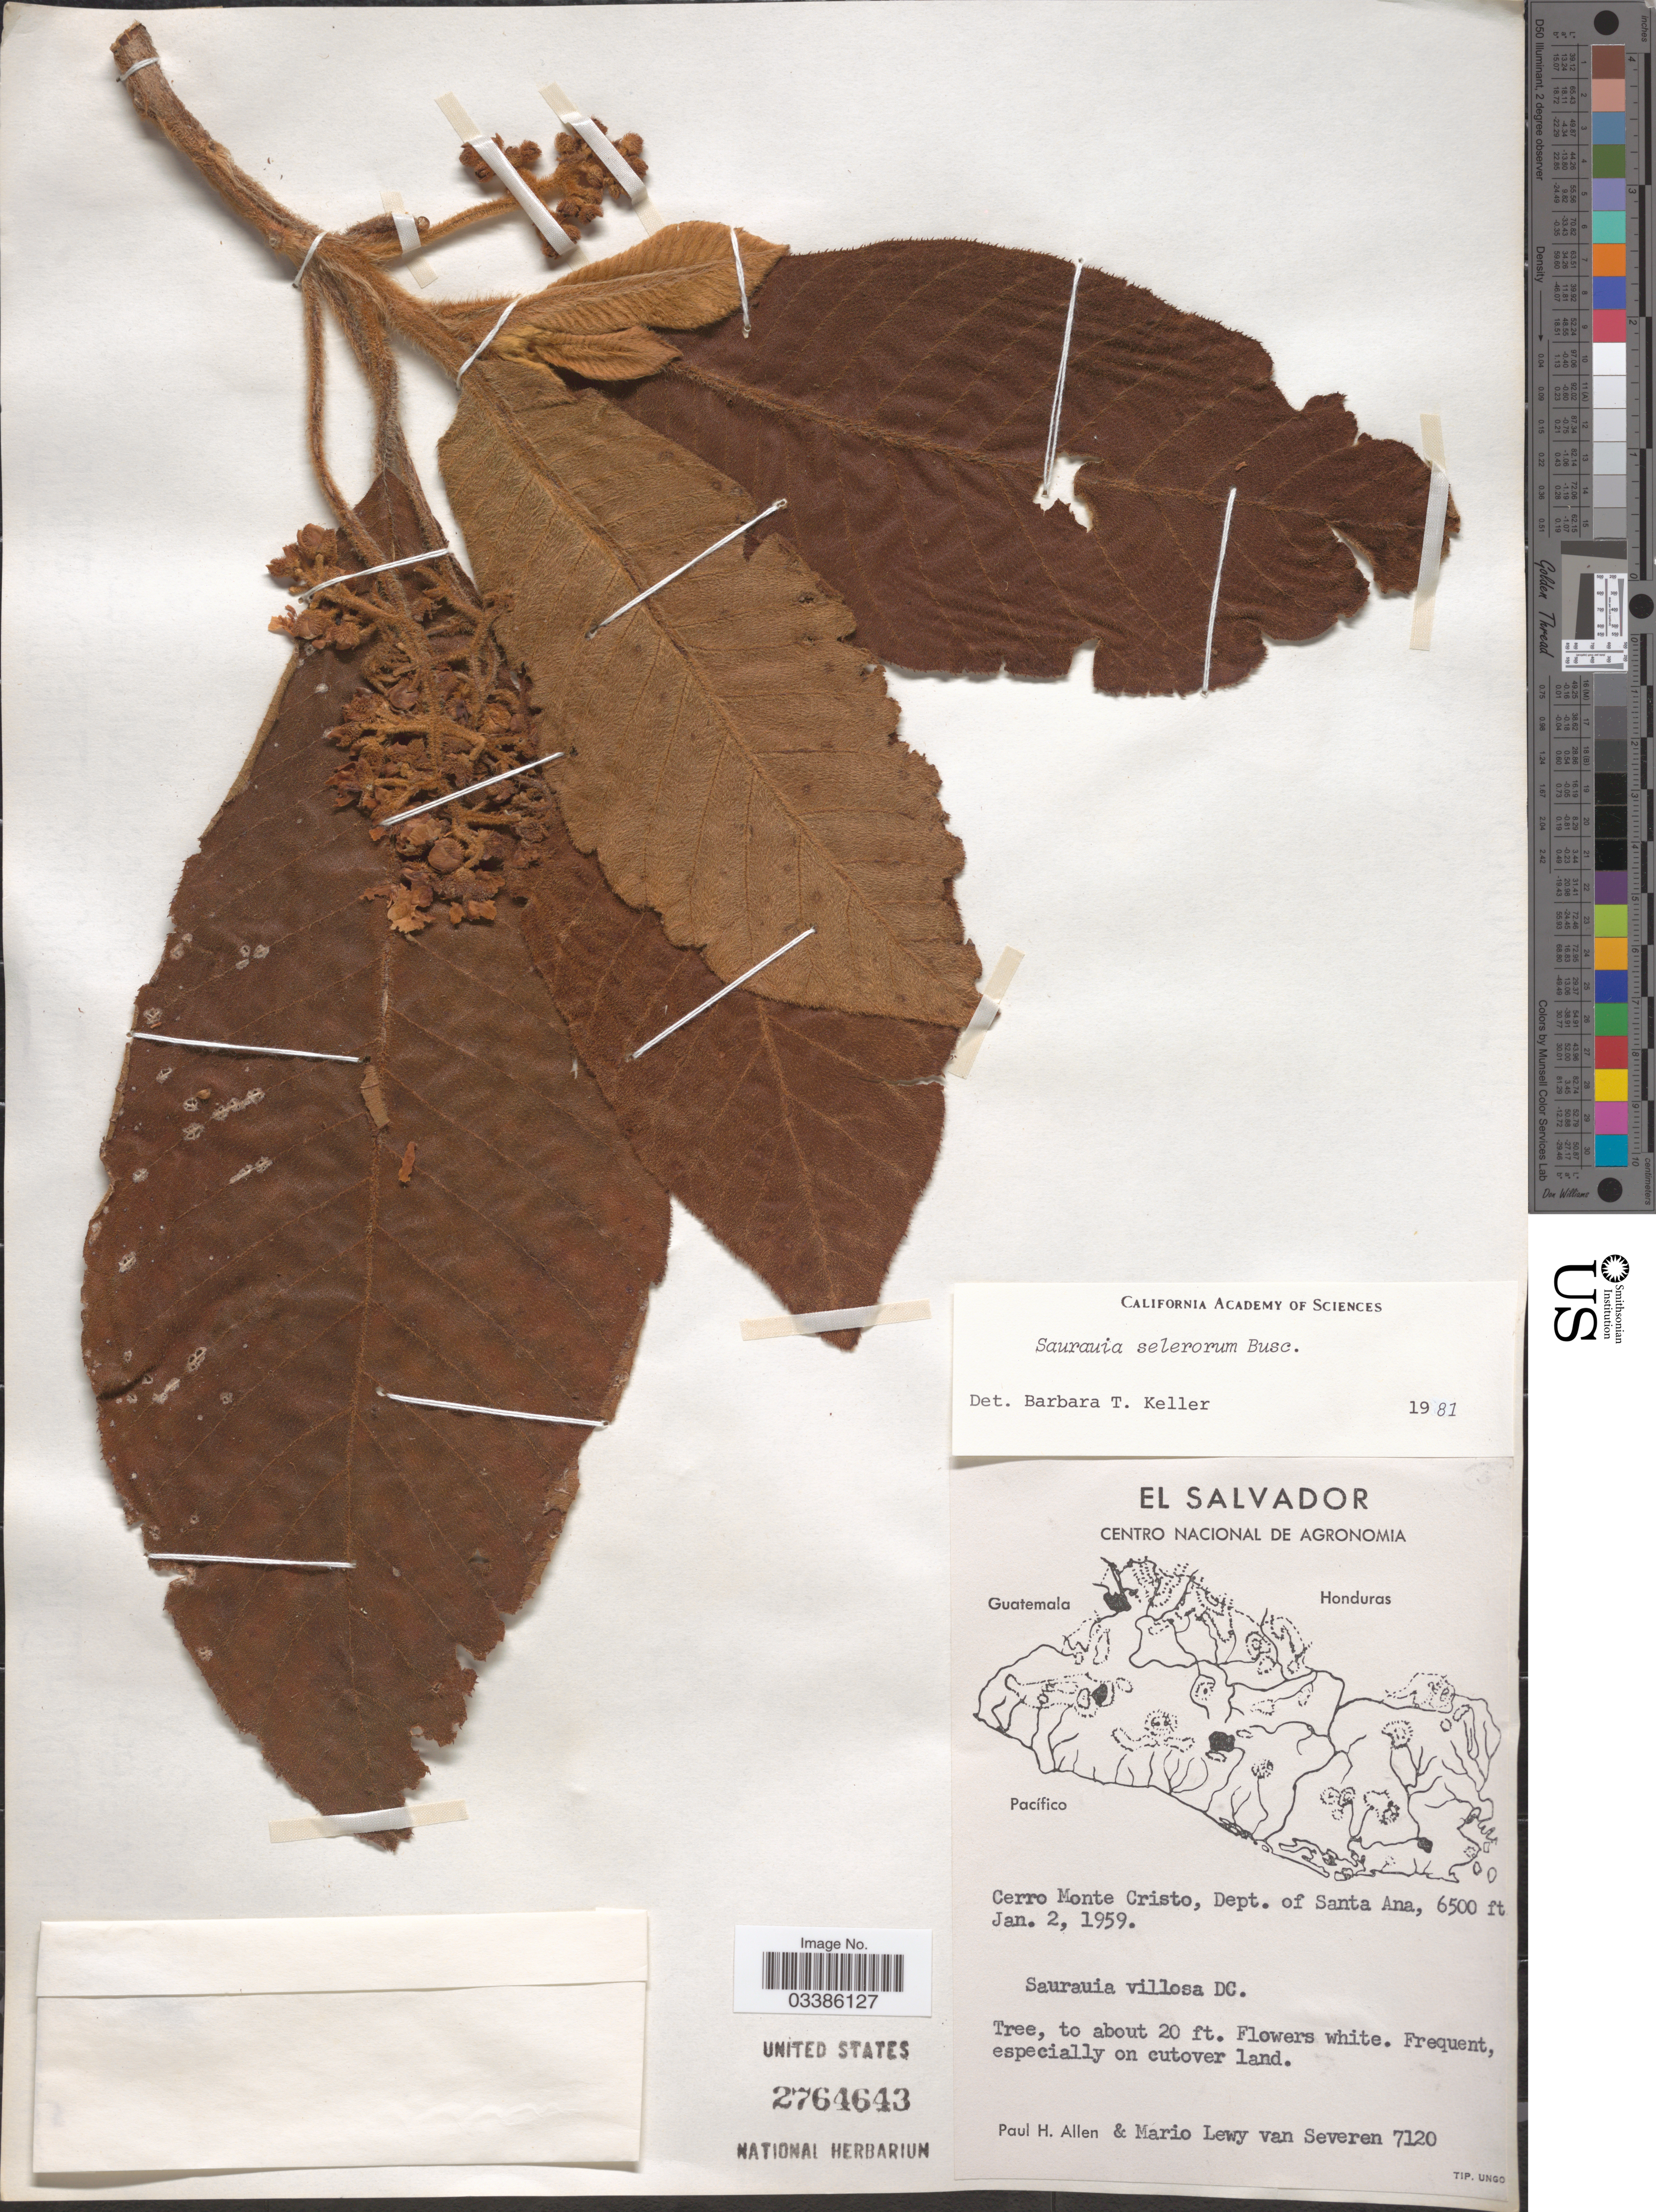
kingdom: Plantae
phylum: Tracheophyta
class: Magnoliopsida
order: Ericales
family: Actinidiaceae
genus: Saurauia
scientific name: Saurauia selerorum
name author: Buscal.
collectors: P. H. Allen & M. Van Severen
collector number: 7120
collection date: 1959-01-02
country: El Salvador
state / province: Santa Ana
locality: Cerro Monte Cristo, Dept. of Santa Ana.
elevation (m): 1981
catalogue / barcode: US 2764643